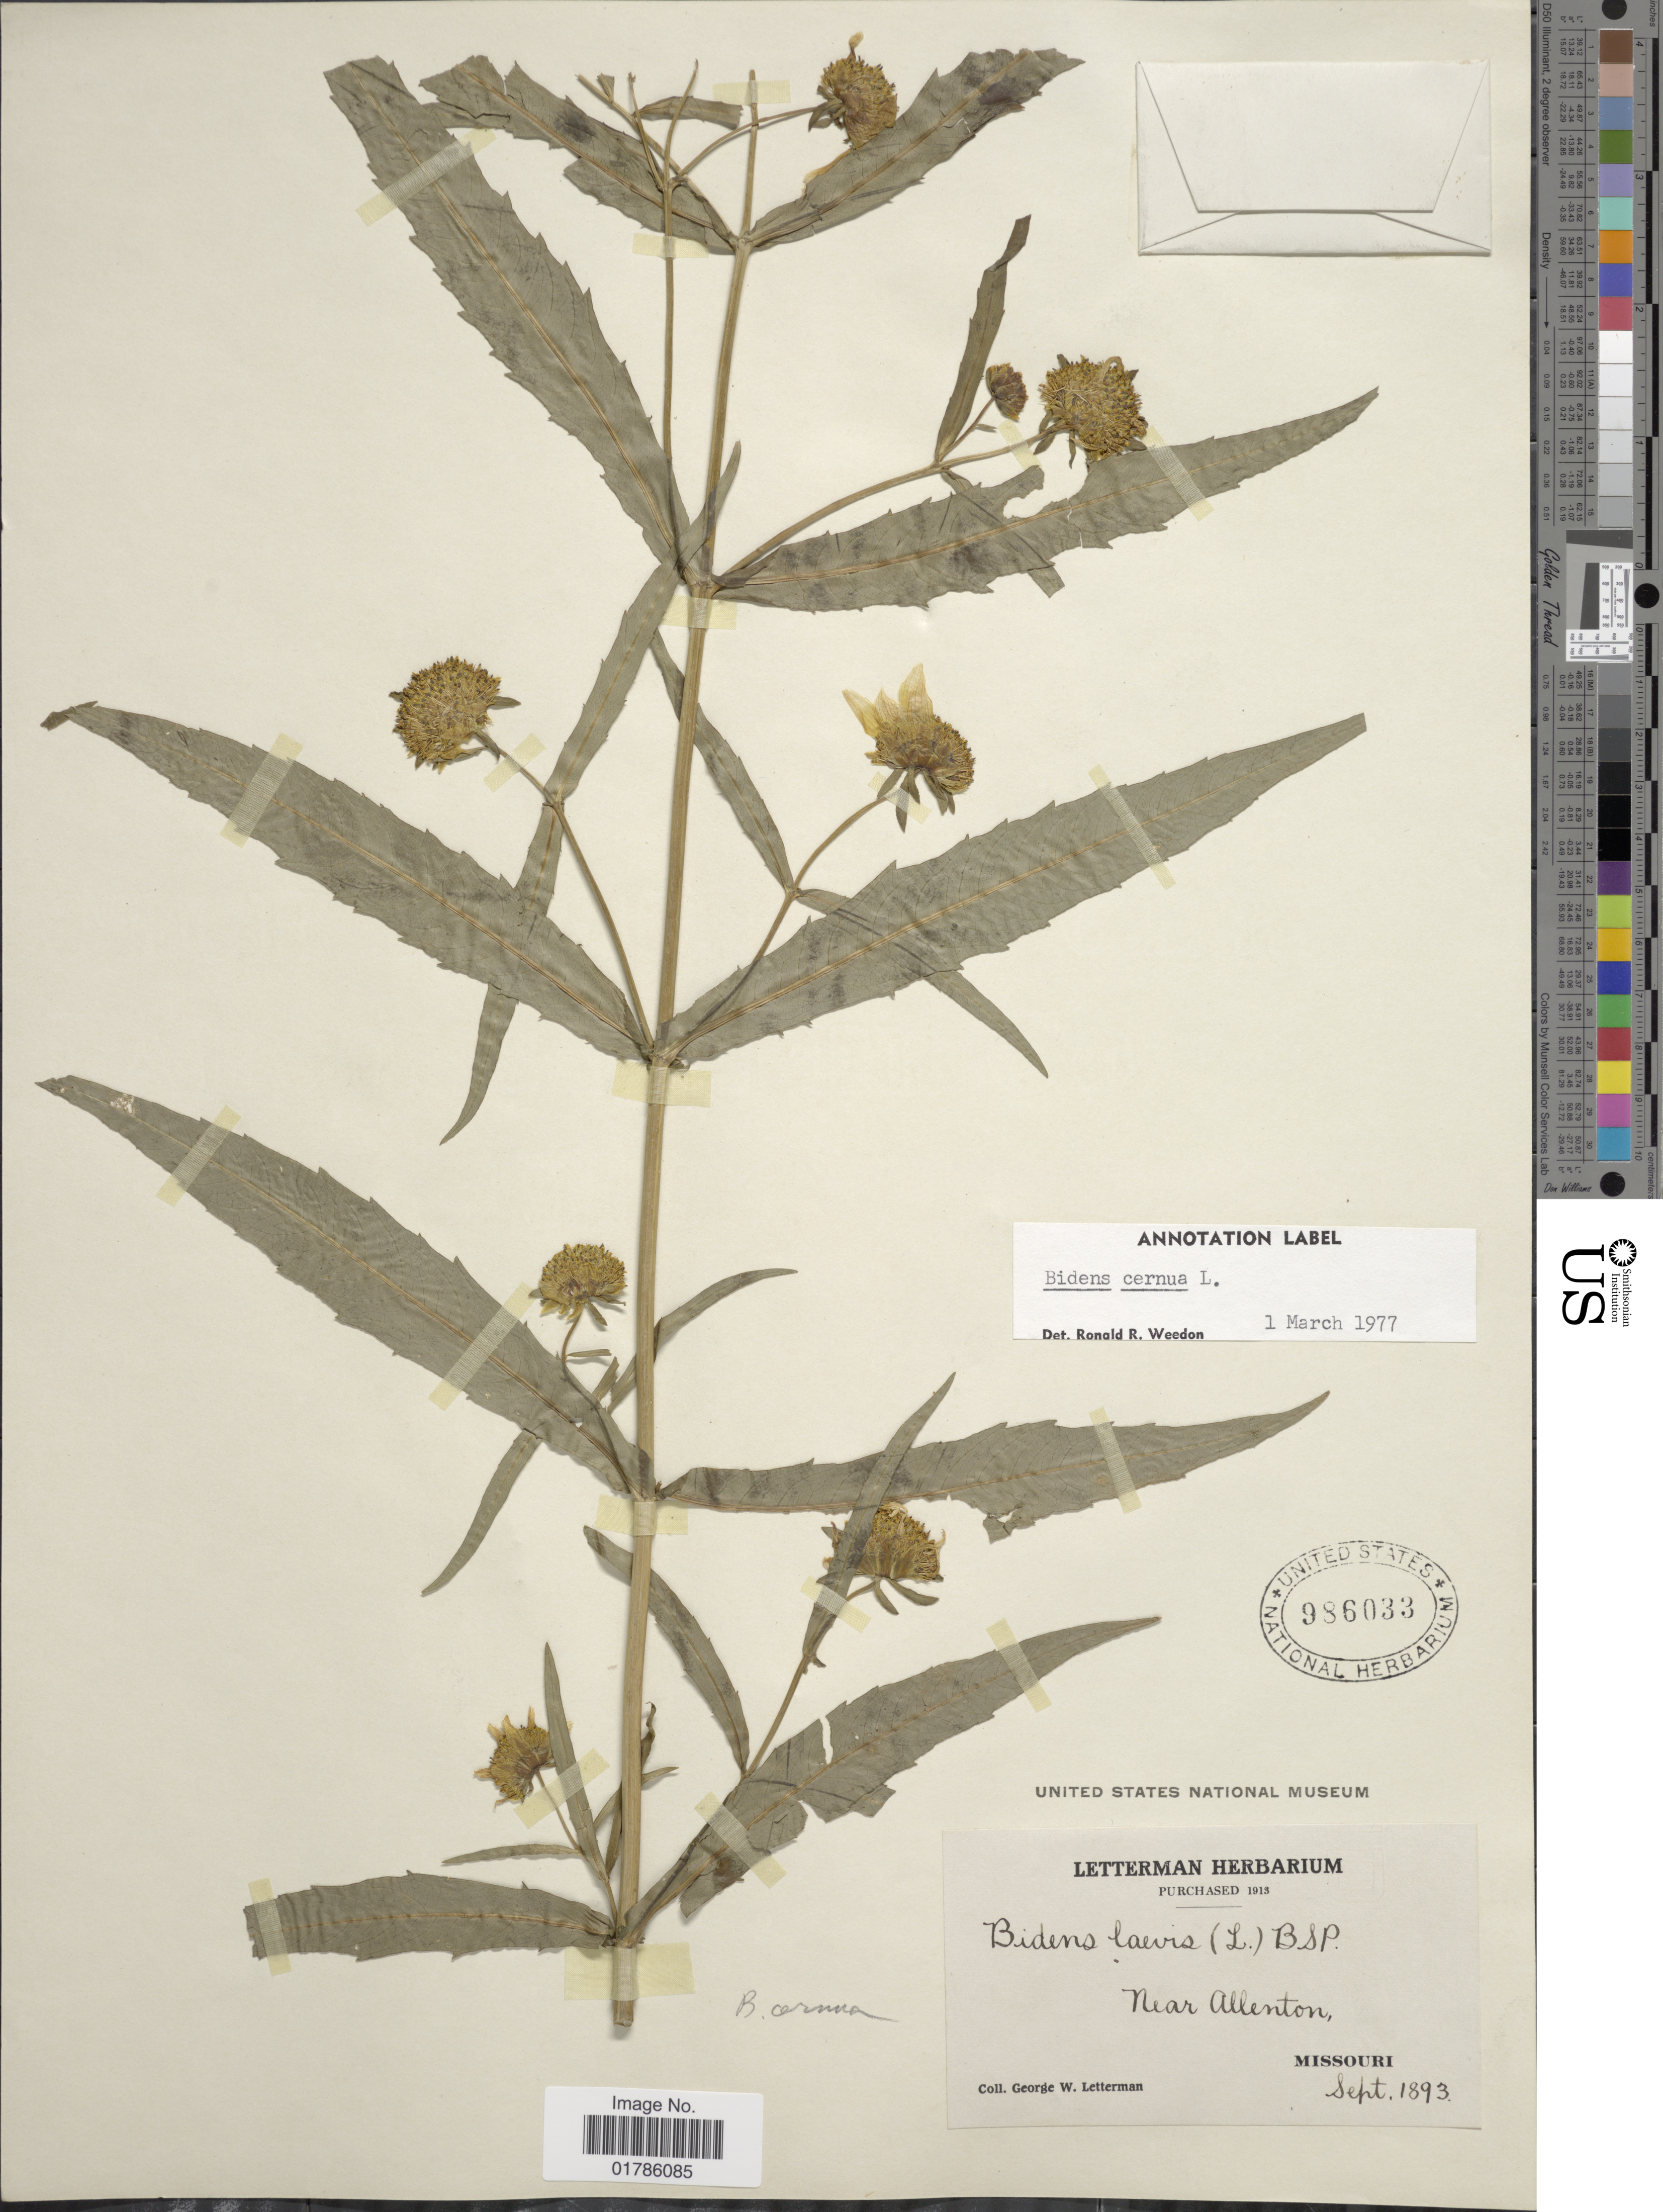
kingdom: Plantae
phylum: Tracheophyta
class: Magnoliopsida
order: Asterales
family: Asteraceae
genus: Bidens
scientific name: Bidens cernua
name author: L.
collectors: G. W. Letterman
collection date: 1893-09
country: United States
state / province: Missouri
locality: Near Allenton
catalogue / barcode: US 986033